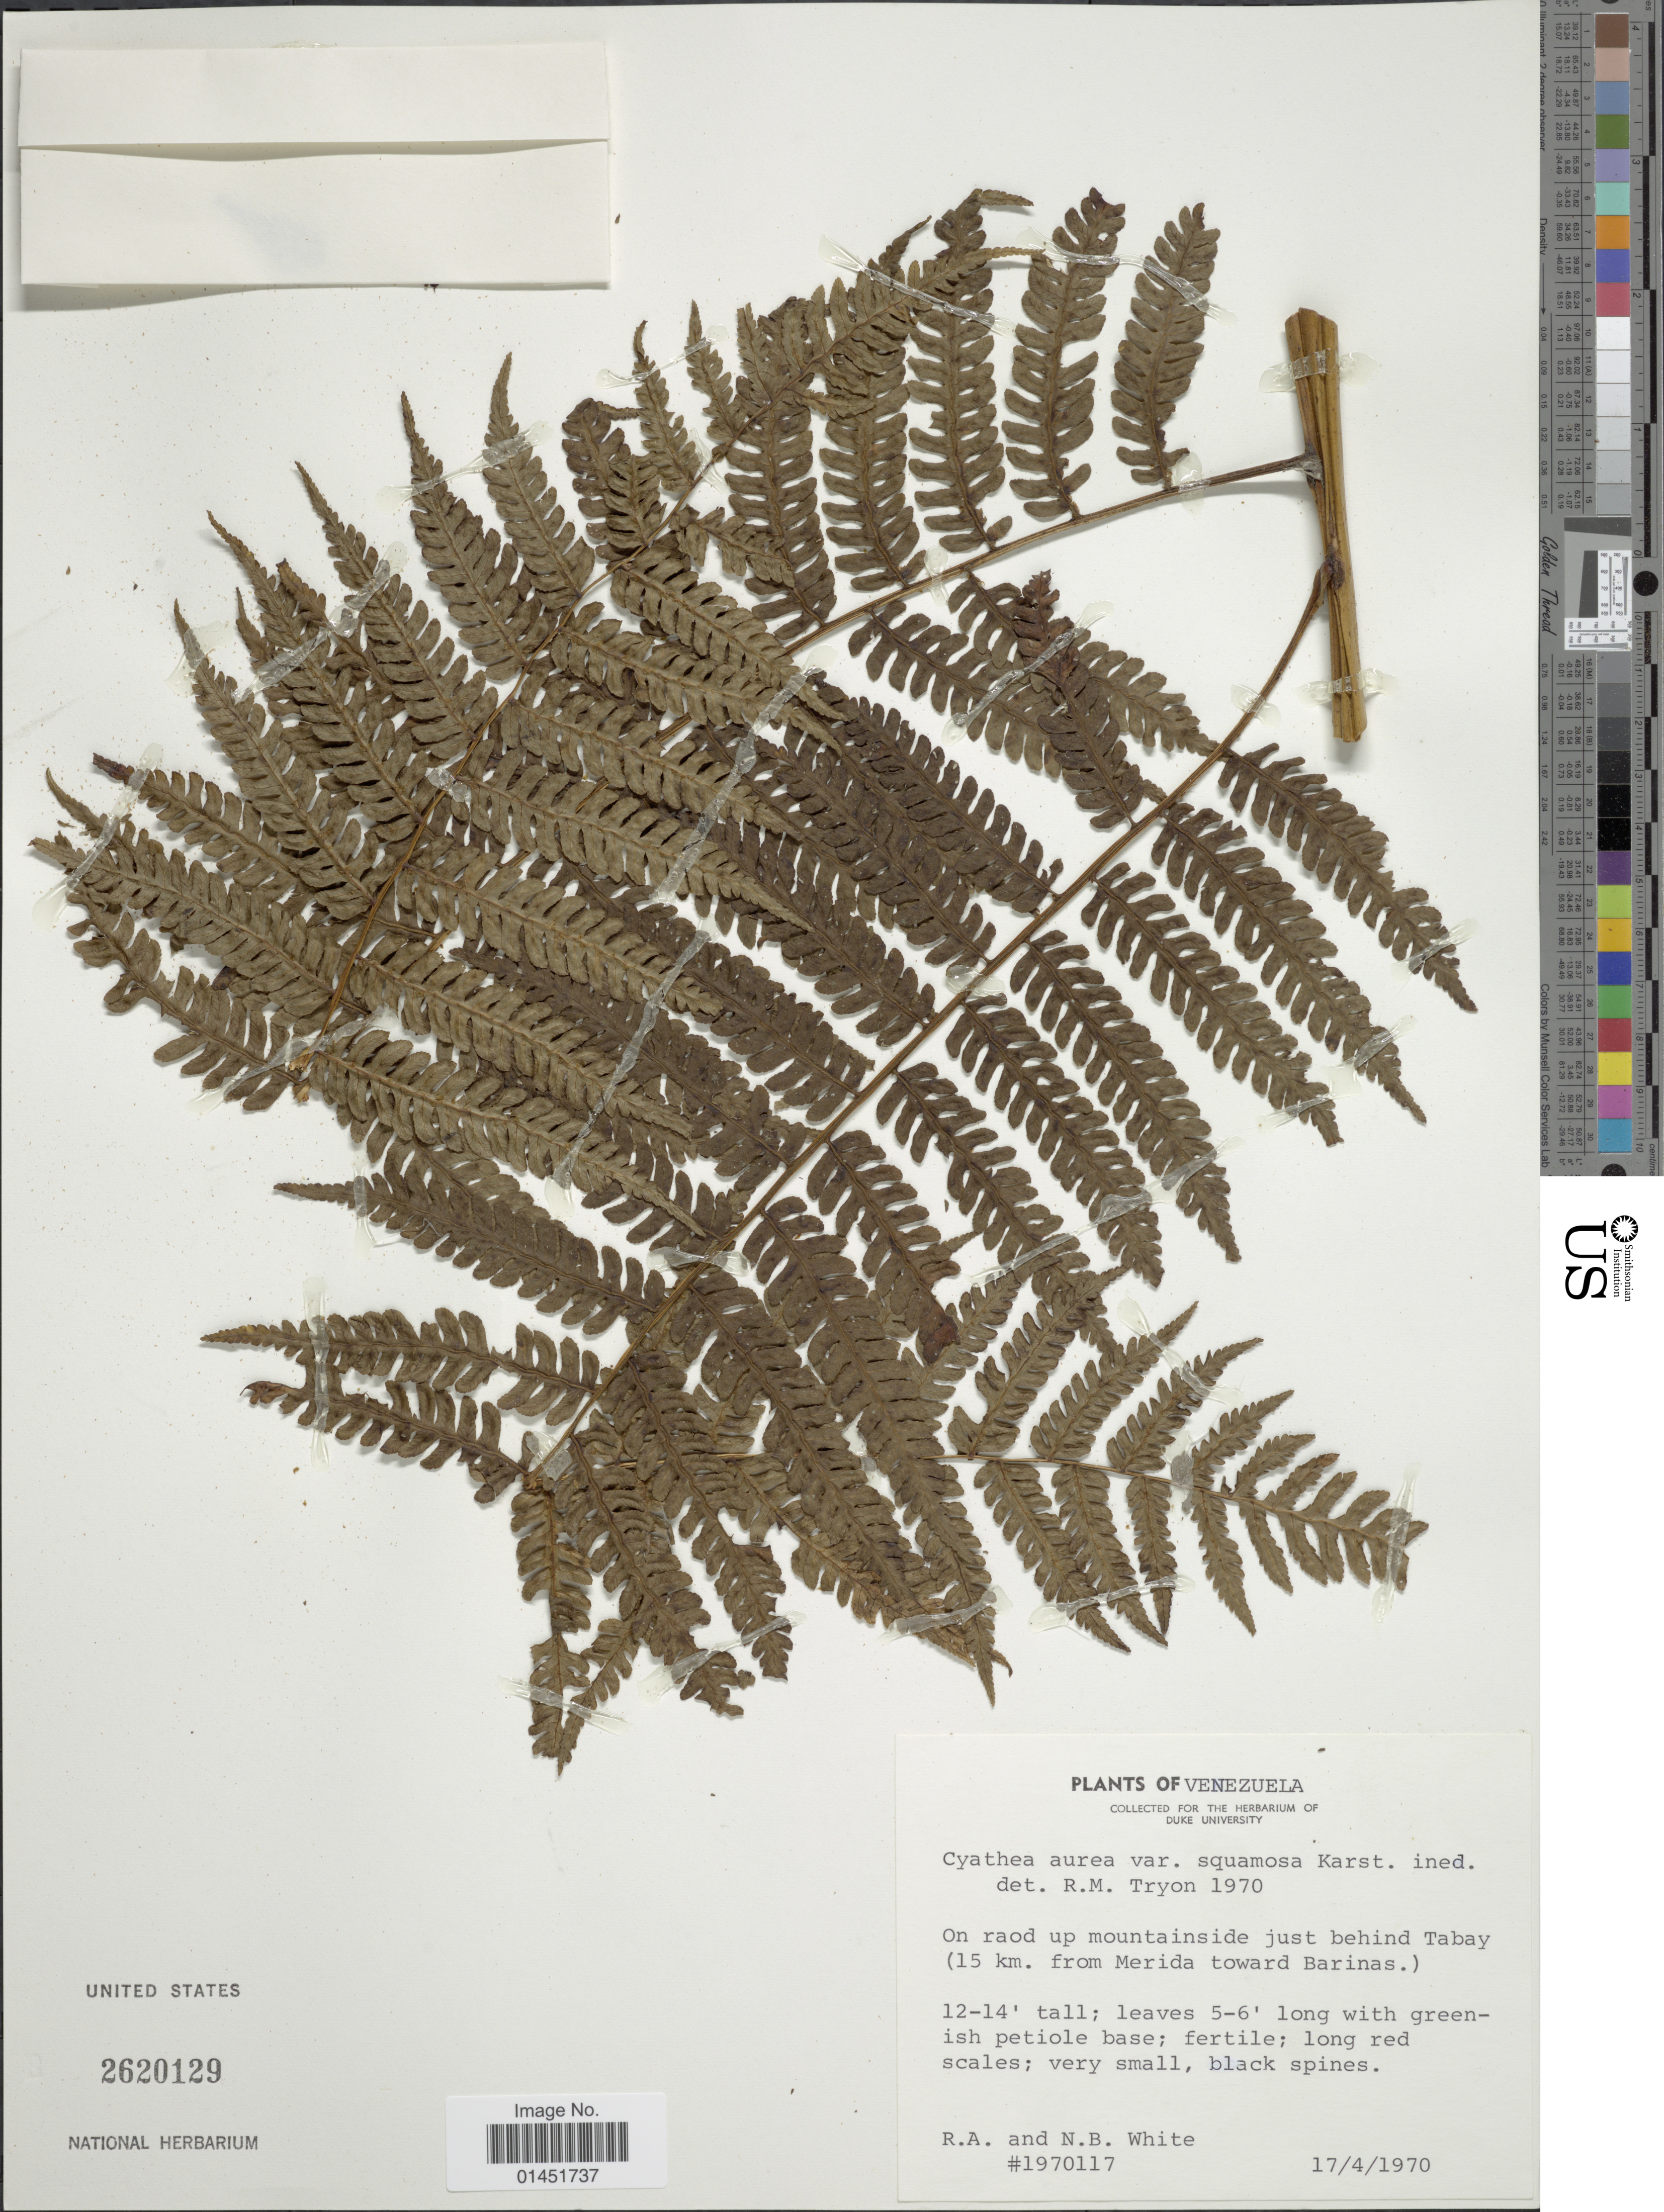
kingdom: Plantae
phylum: Tracheophyta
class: Polypodiopsida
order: Cyatheales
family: Cyatheaceae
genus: Cyathea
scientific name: Cyathea fulva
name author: (M. Martens & Galeotti) Fée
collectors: R. A. White & N. White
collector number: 1970117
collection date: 1970-04-17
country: Venezuela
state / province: Mérida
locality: On road up mountainside just behind Tabay ( 15 km. from Merida toward Barinas).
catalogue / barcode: US 2620129